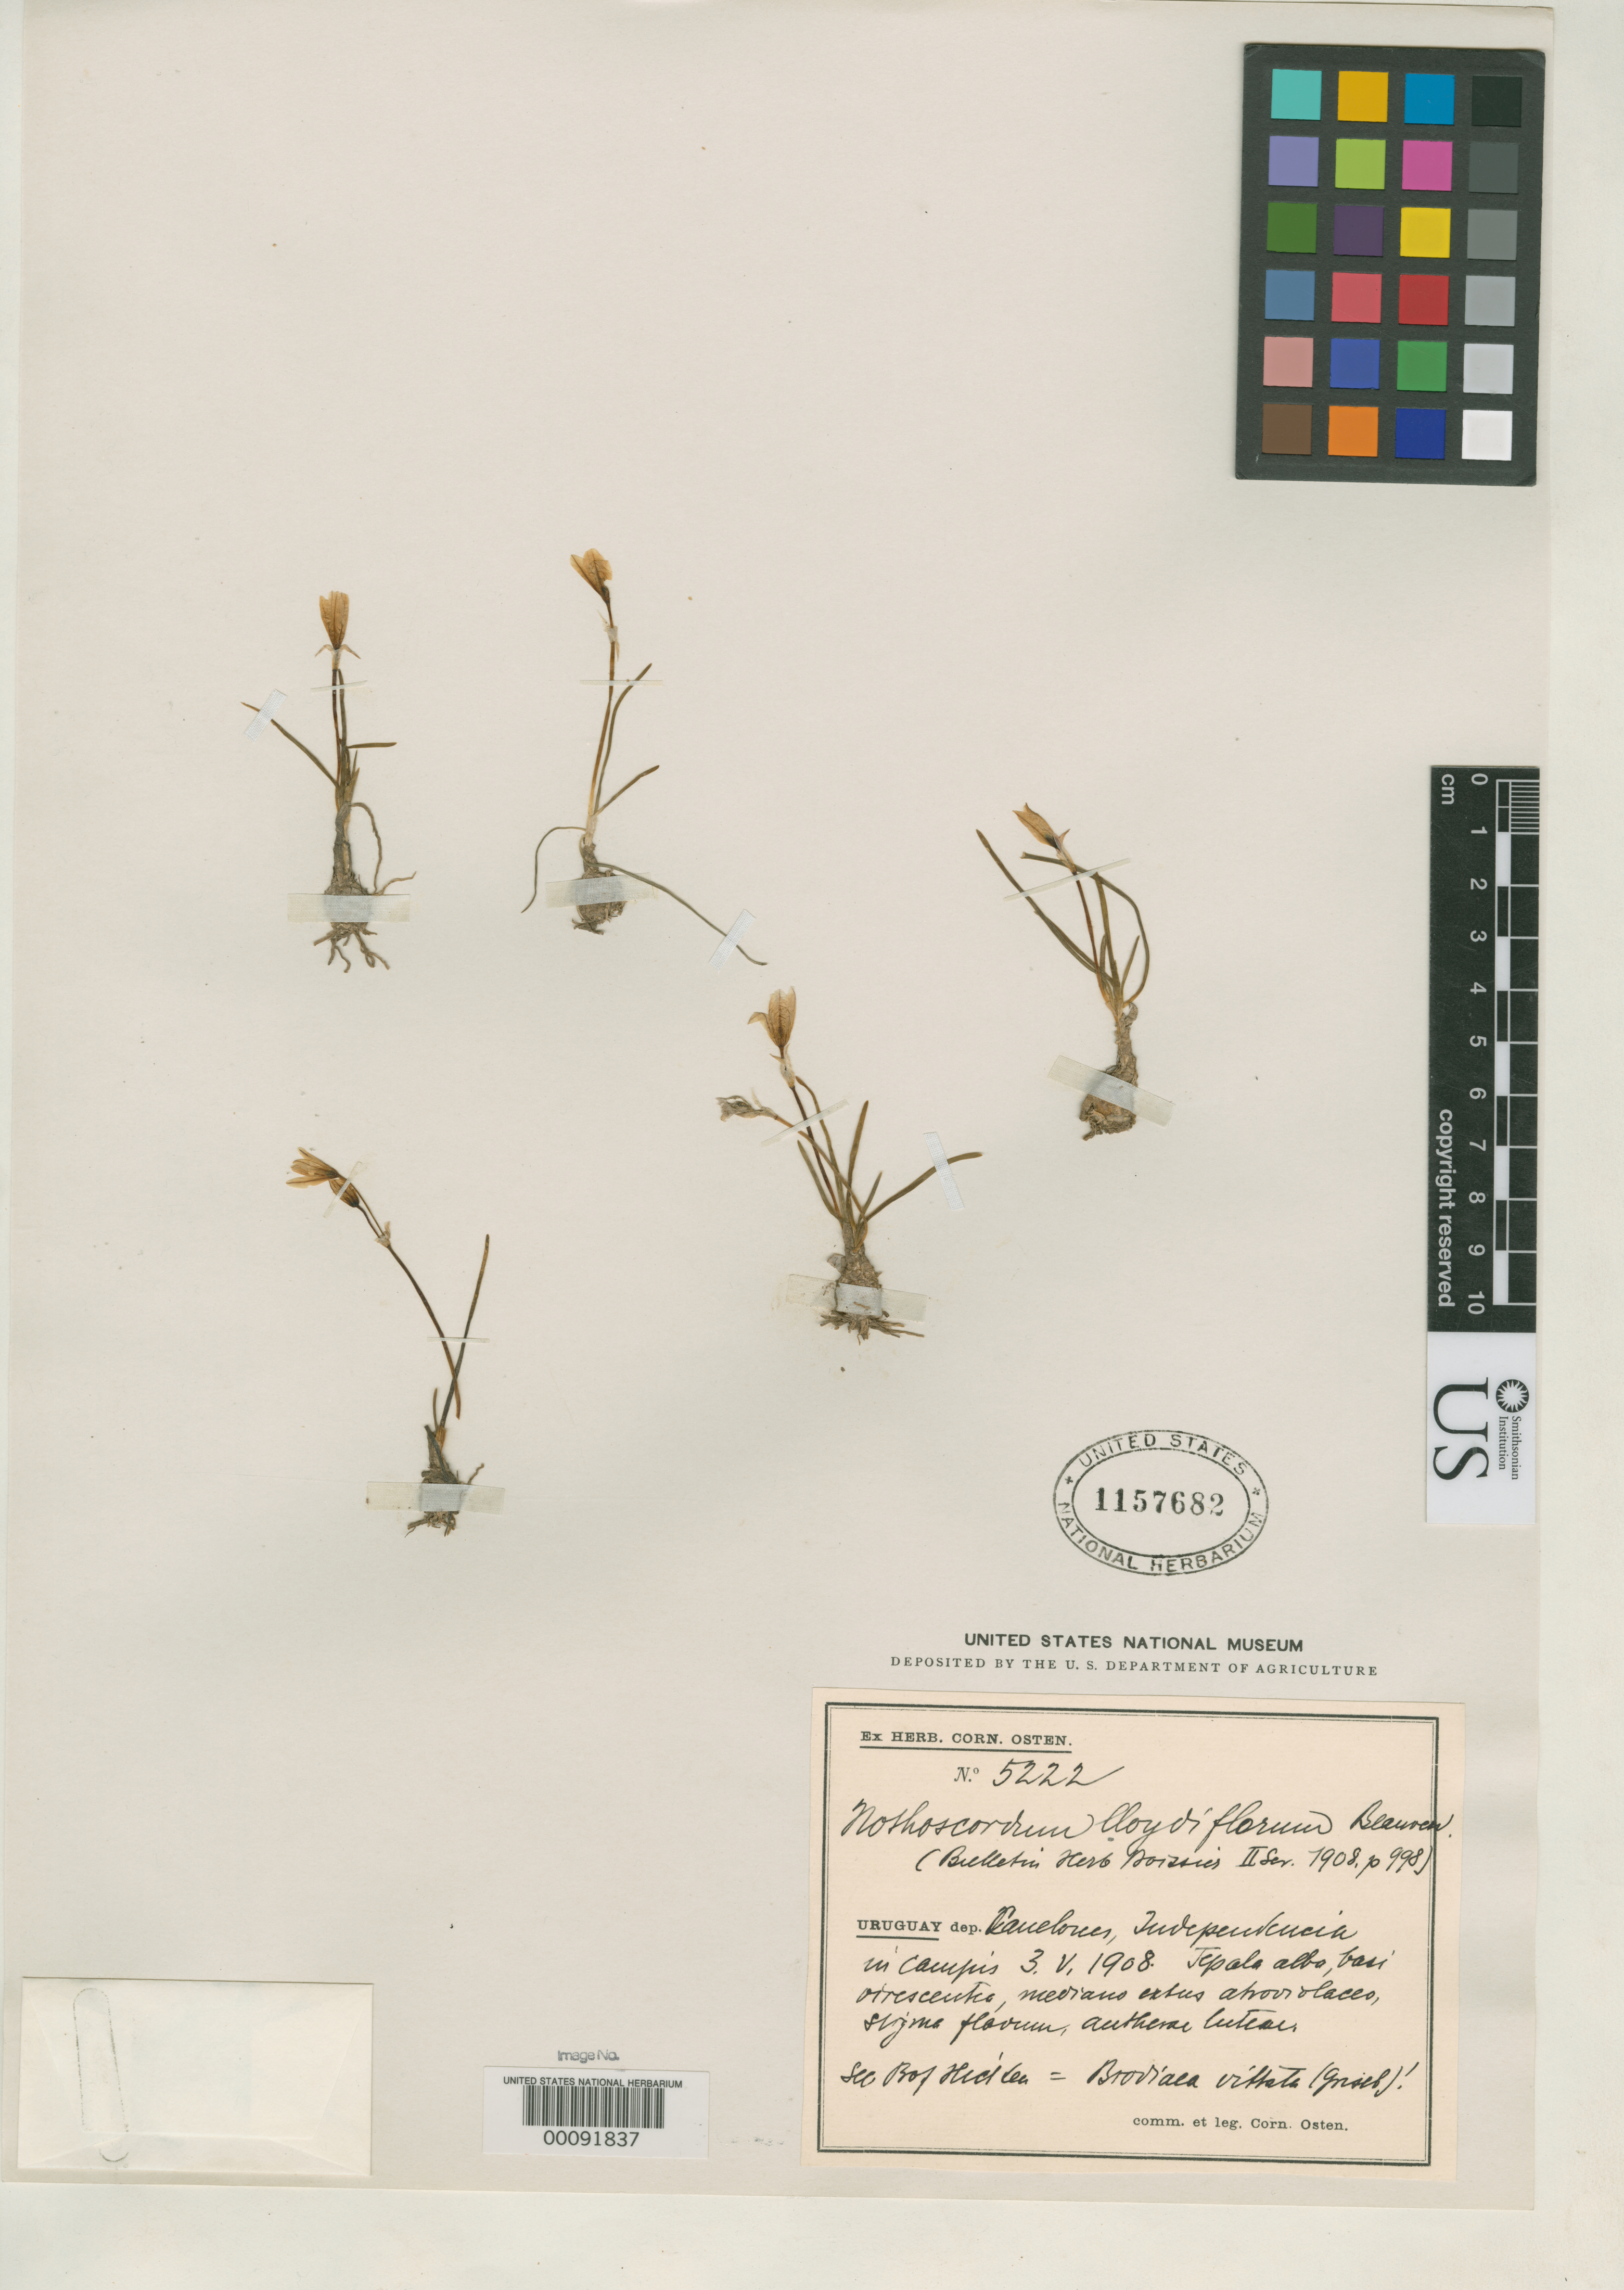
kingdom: Plantae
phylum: Tracheophyta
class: Liliopsida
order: Asparagales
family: Amaryllidaceae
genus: Nothoscordum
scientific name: Nothoscordum lloydiiflorum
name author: Beauverd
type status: Isotype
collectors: C. Osten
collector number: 5222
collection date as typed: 03 May 1908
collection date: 1908-05-03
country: Uruguay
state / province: Canelones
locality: Independencia.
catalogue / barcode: US 1157682